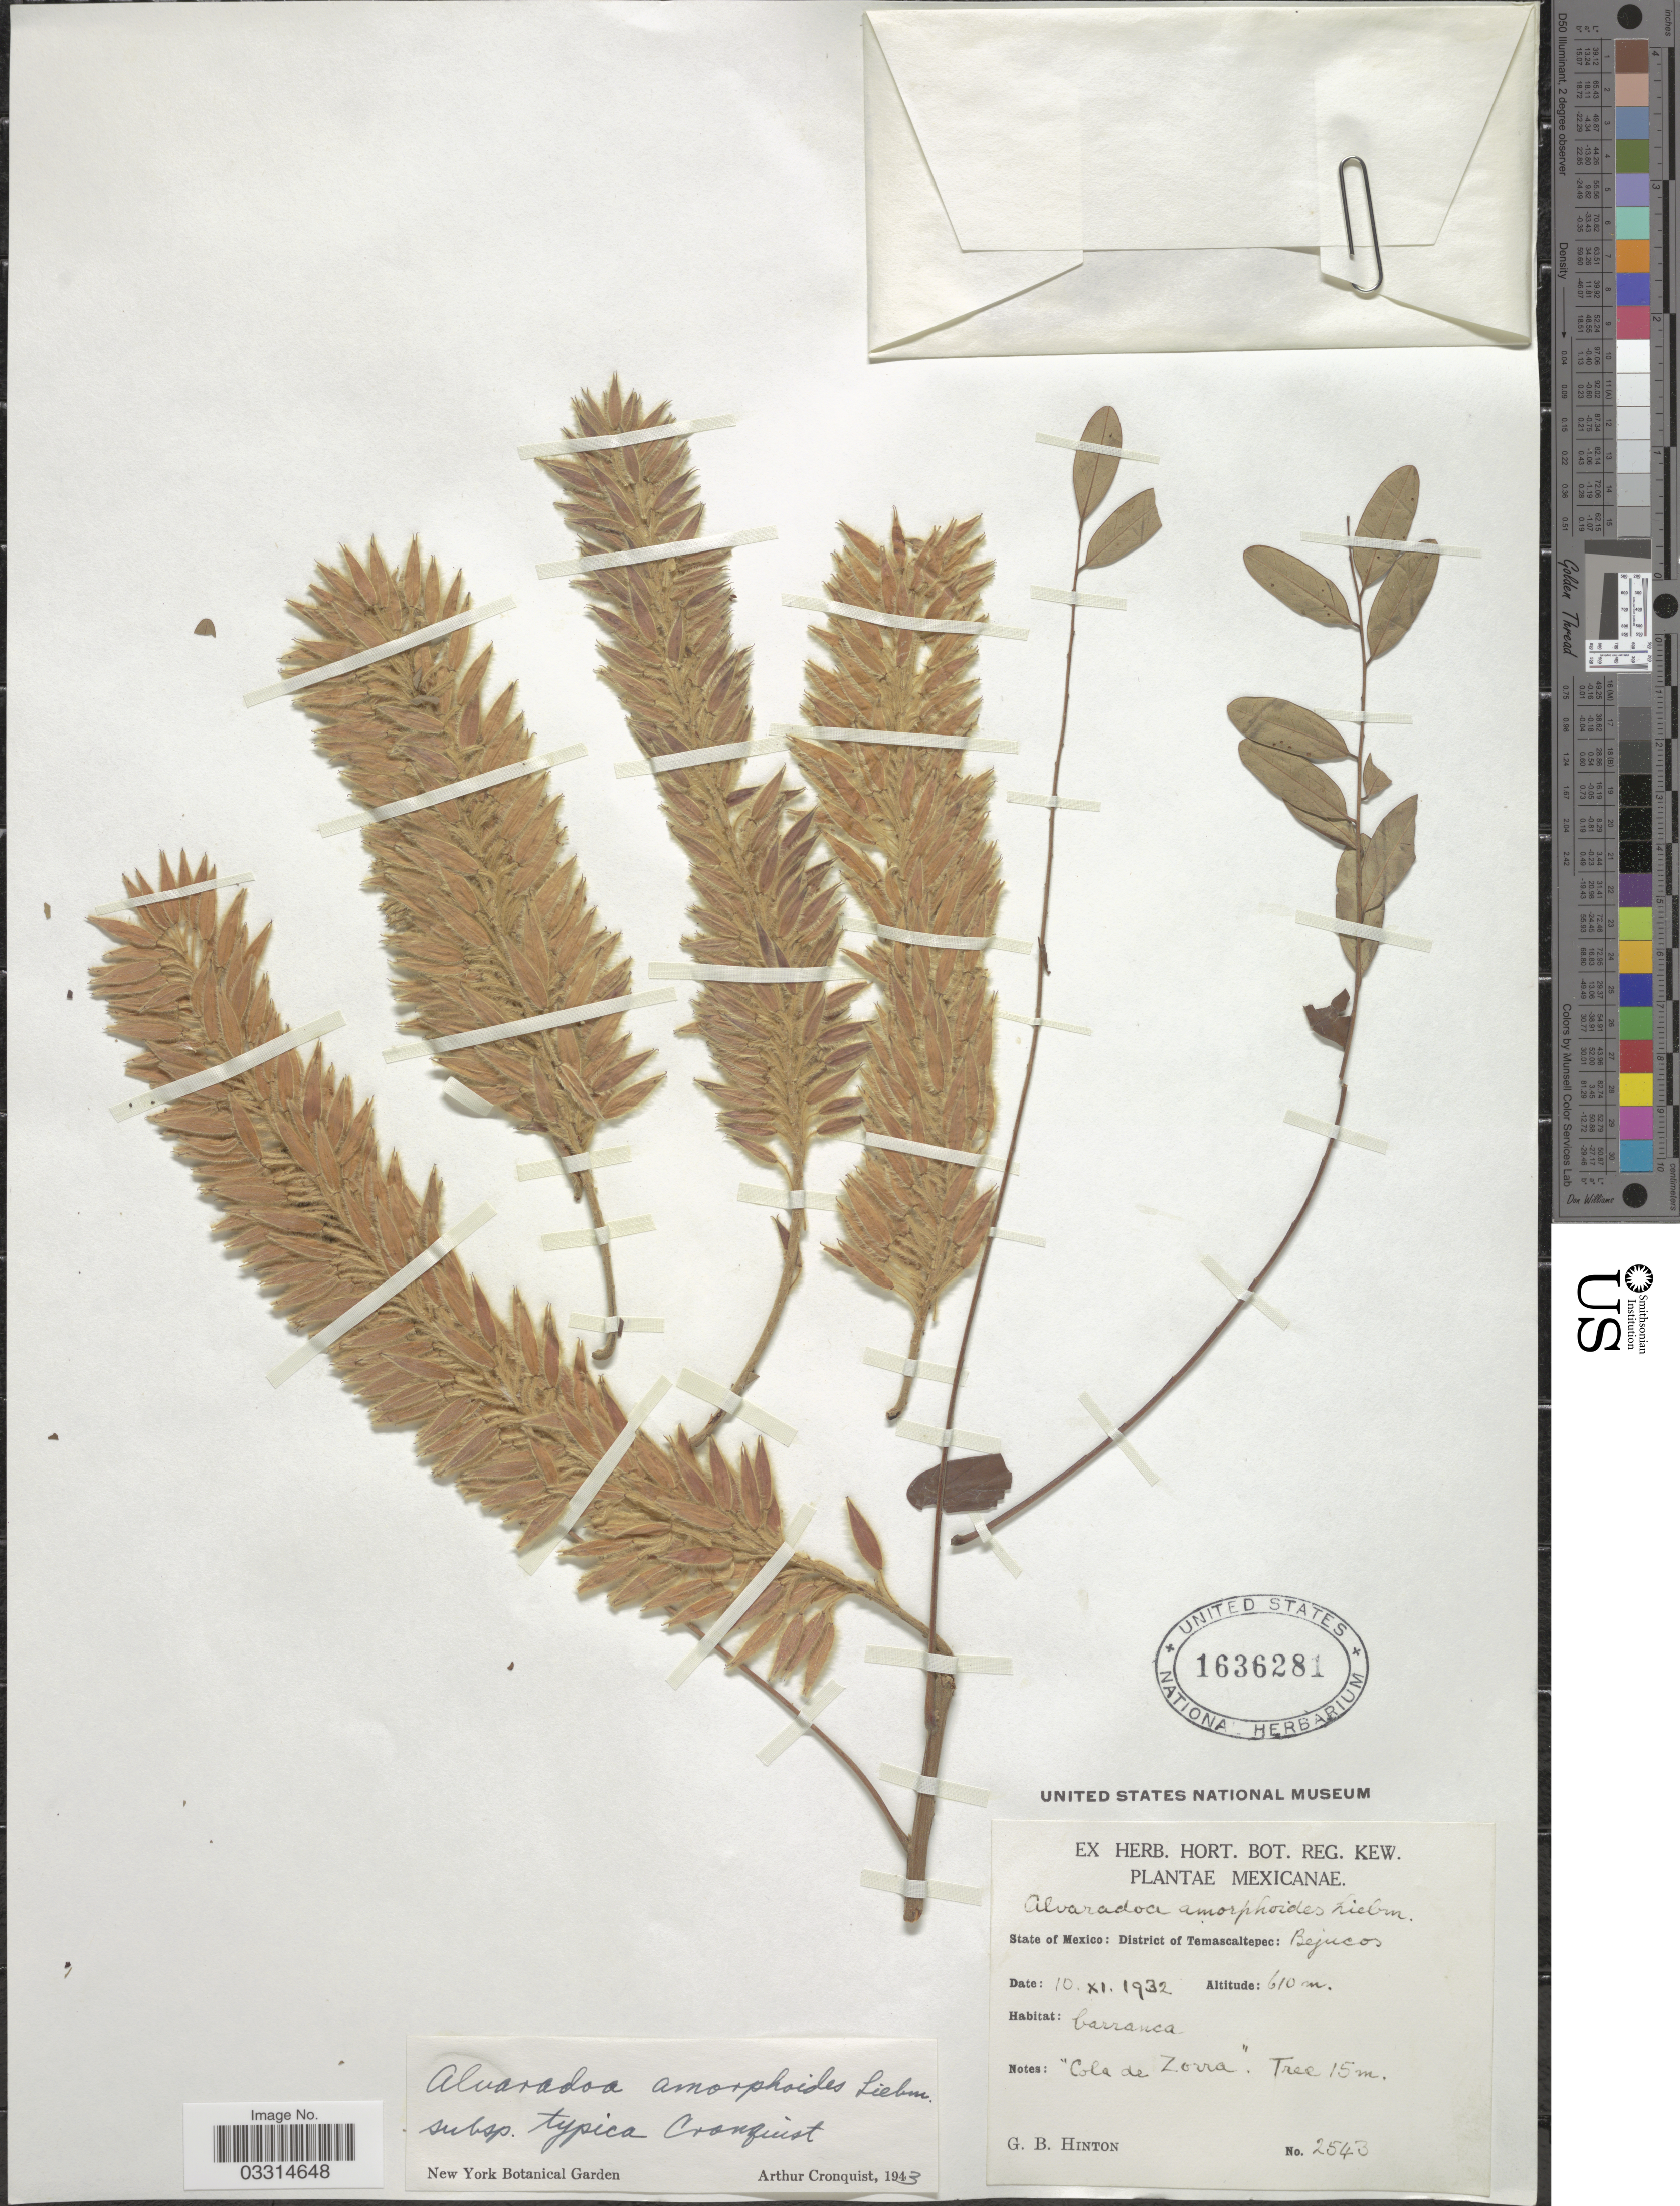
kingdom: Plantae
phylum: Tracheophyta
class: Magnoliopsida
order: Picramniales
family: Picramniaceae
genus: Alvaradoa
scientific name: Alvaradoa amorphoides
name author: Liebm.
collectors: G. B. Hinton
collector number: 2543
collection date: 1932-11-10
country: Mexico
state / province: México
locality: District of Temascaltepec: Bejucos.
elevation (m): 610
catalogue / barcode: US 1636281